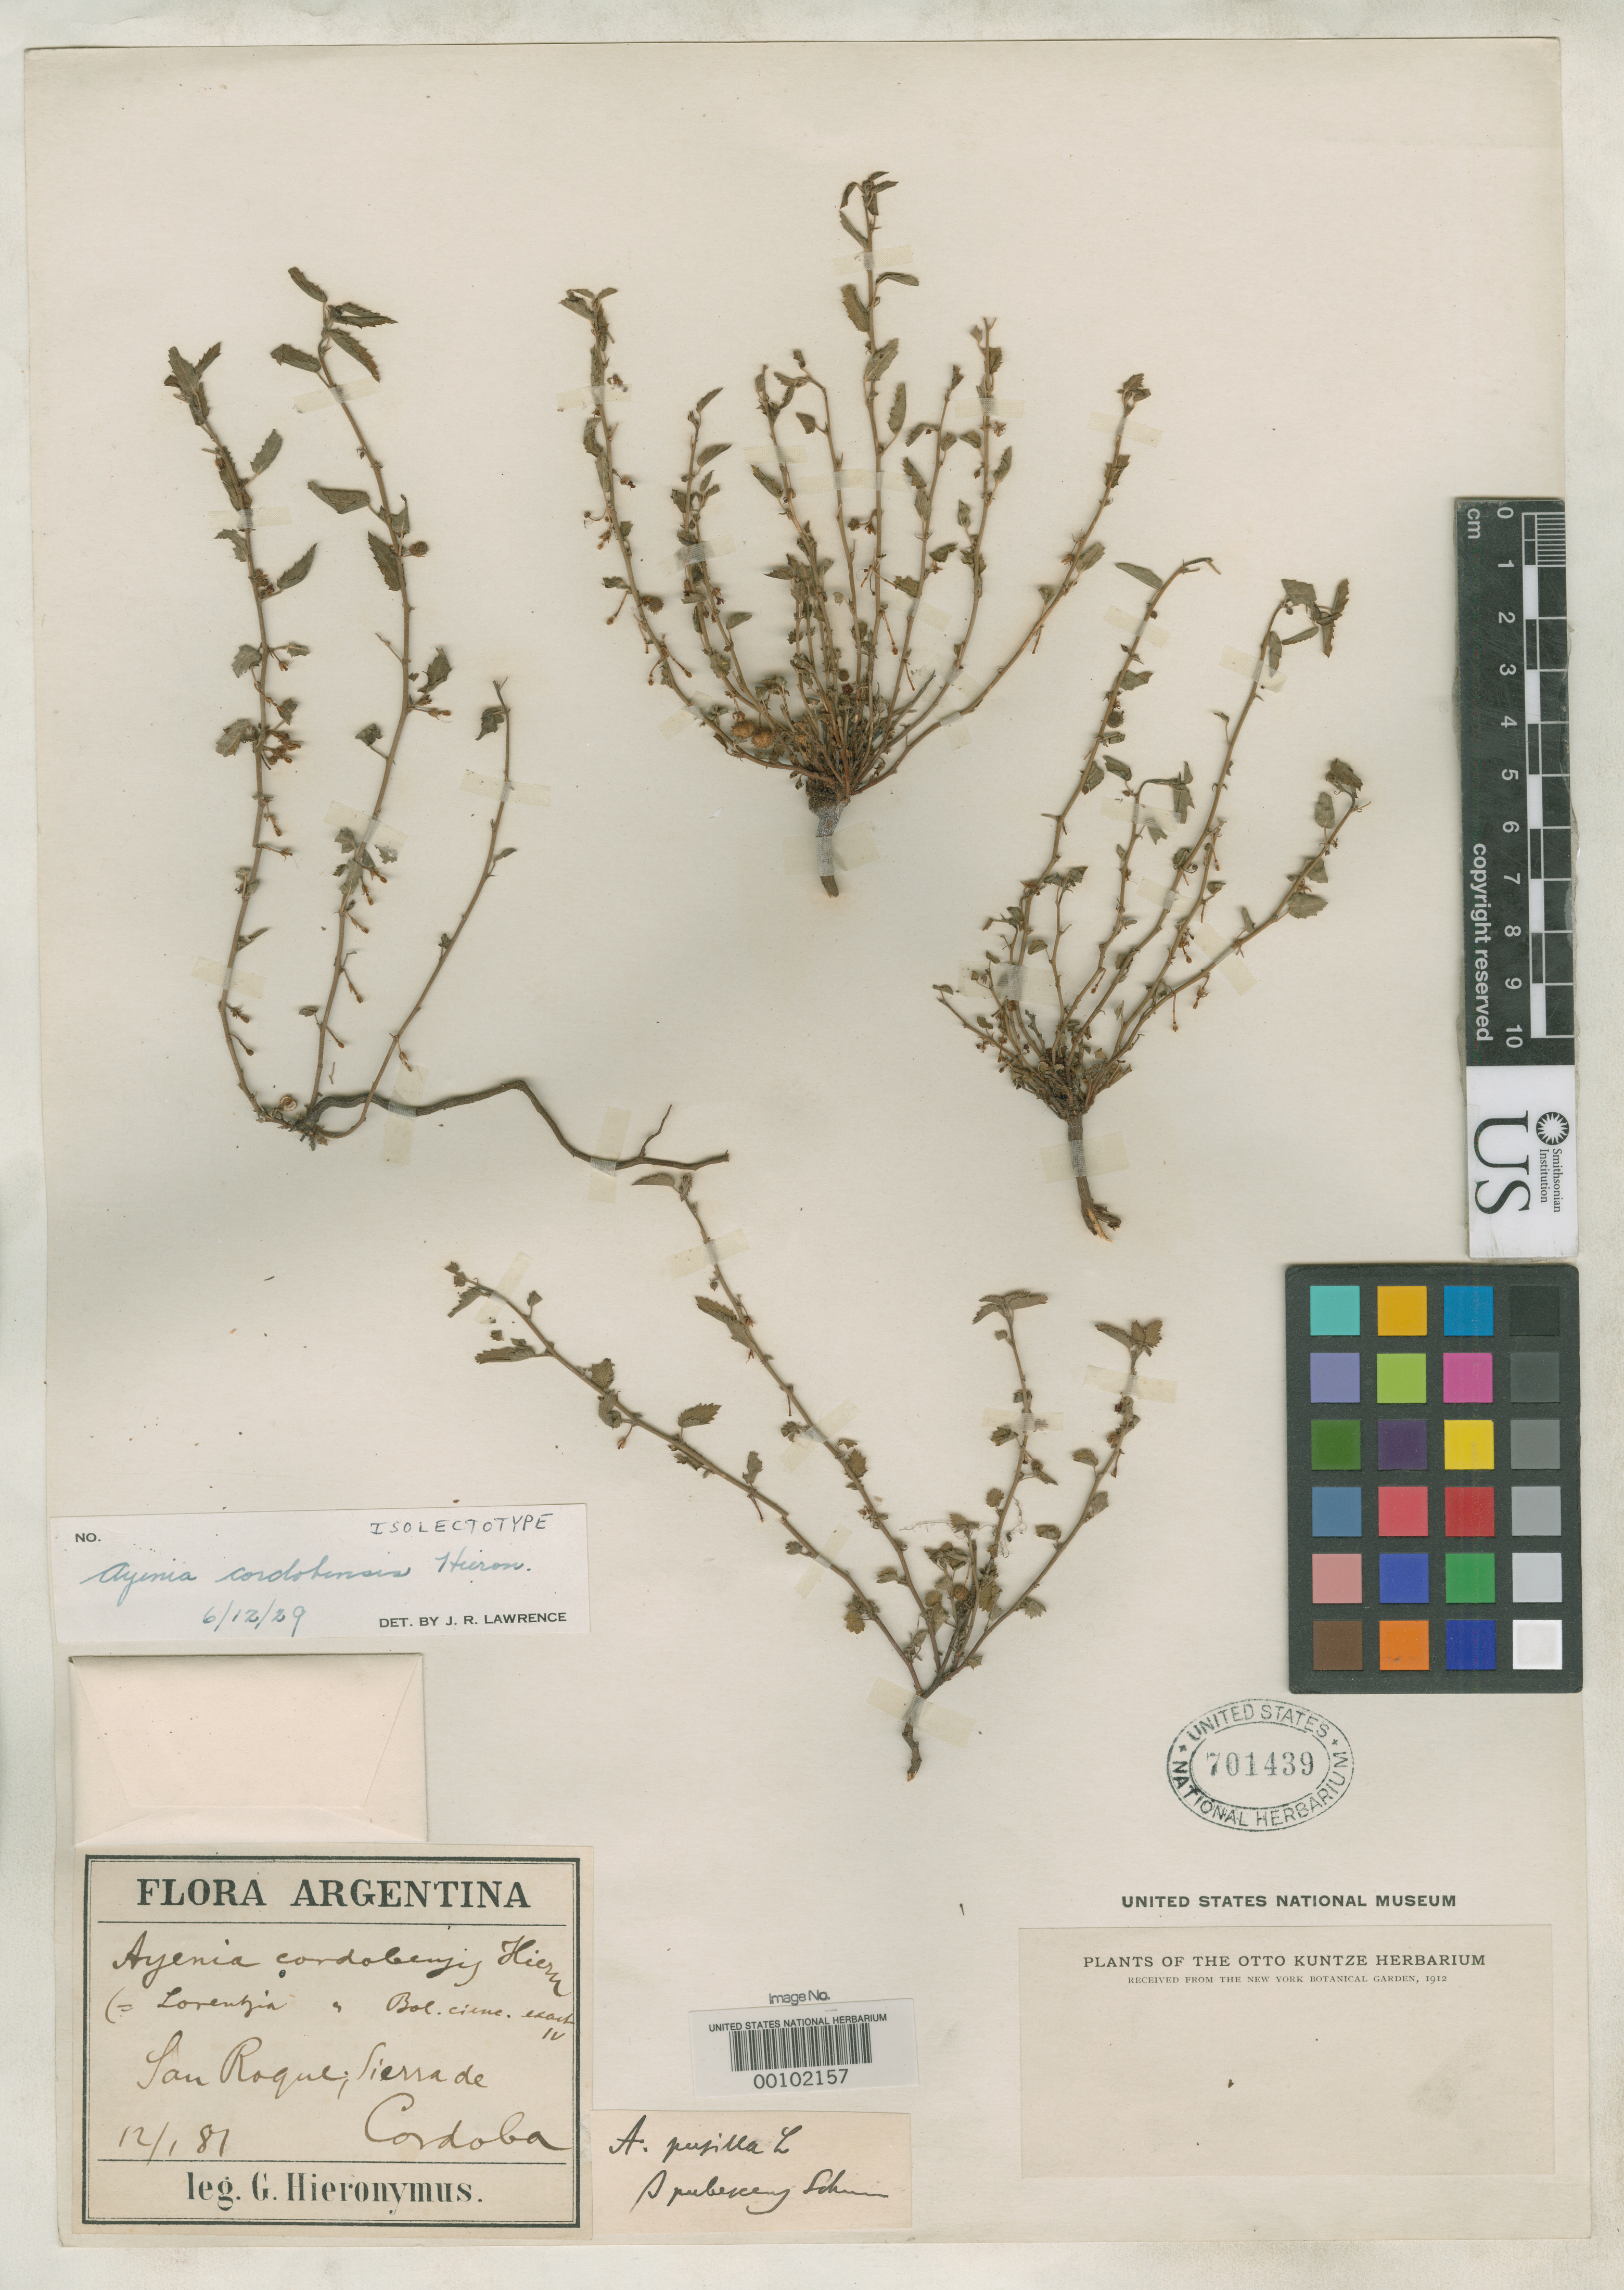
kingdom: Plantae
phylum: Tracheophyta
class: Magnoliopsida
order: Malvales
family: Malvaceae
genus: Ayenia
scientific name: Ayenia cordobensis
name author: Hieron. in Cristóbal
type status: Isolectotype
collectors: G. H. Hieronymus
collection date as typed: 12 Jan 1881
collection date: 1881-01-12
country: Argentina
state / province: Córdoba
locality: Sierra de Cordoba, San Roque.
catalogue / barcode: US 701439